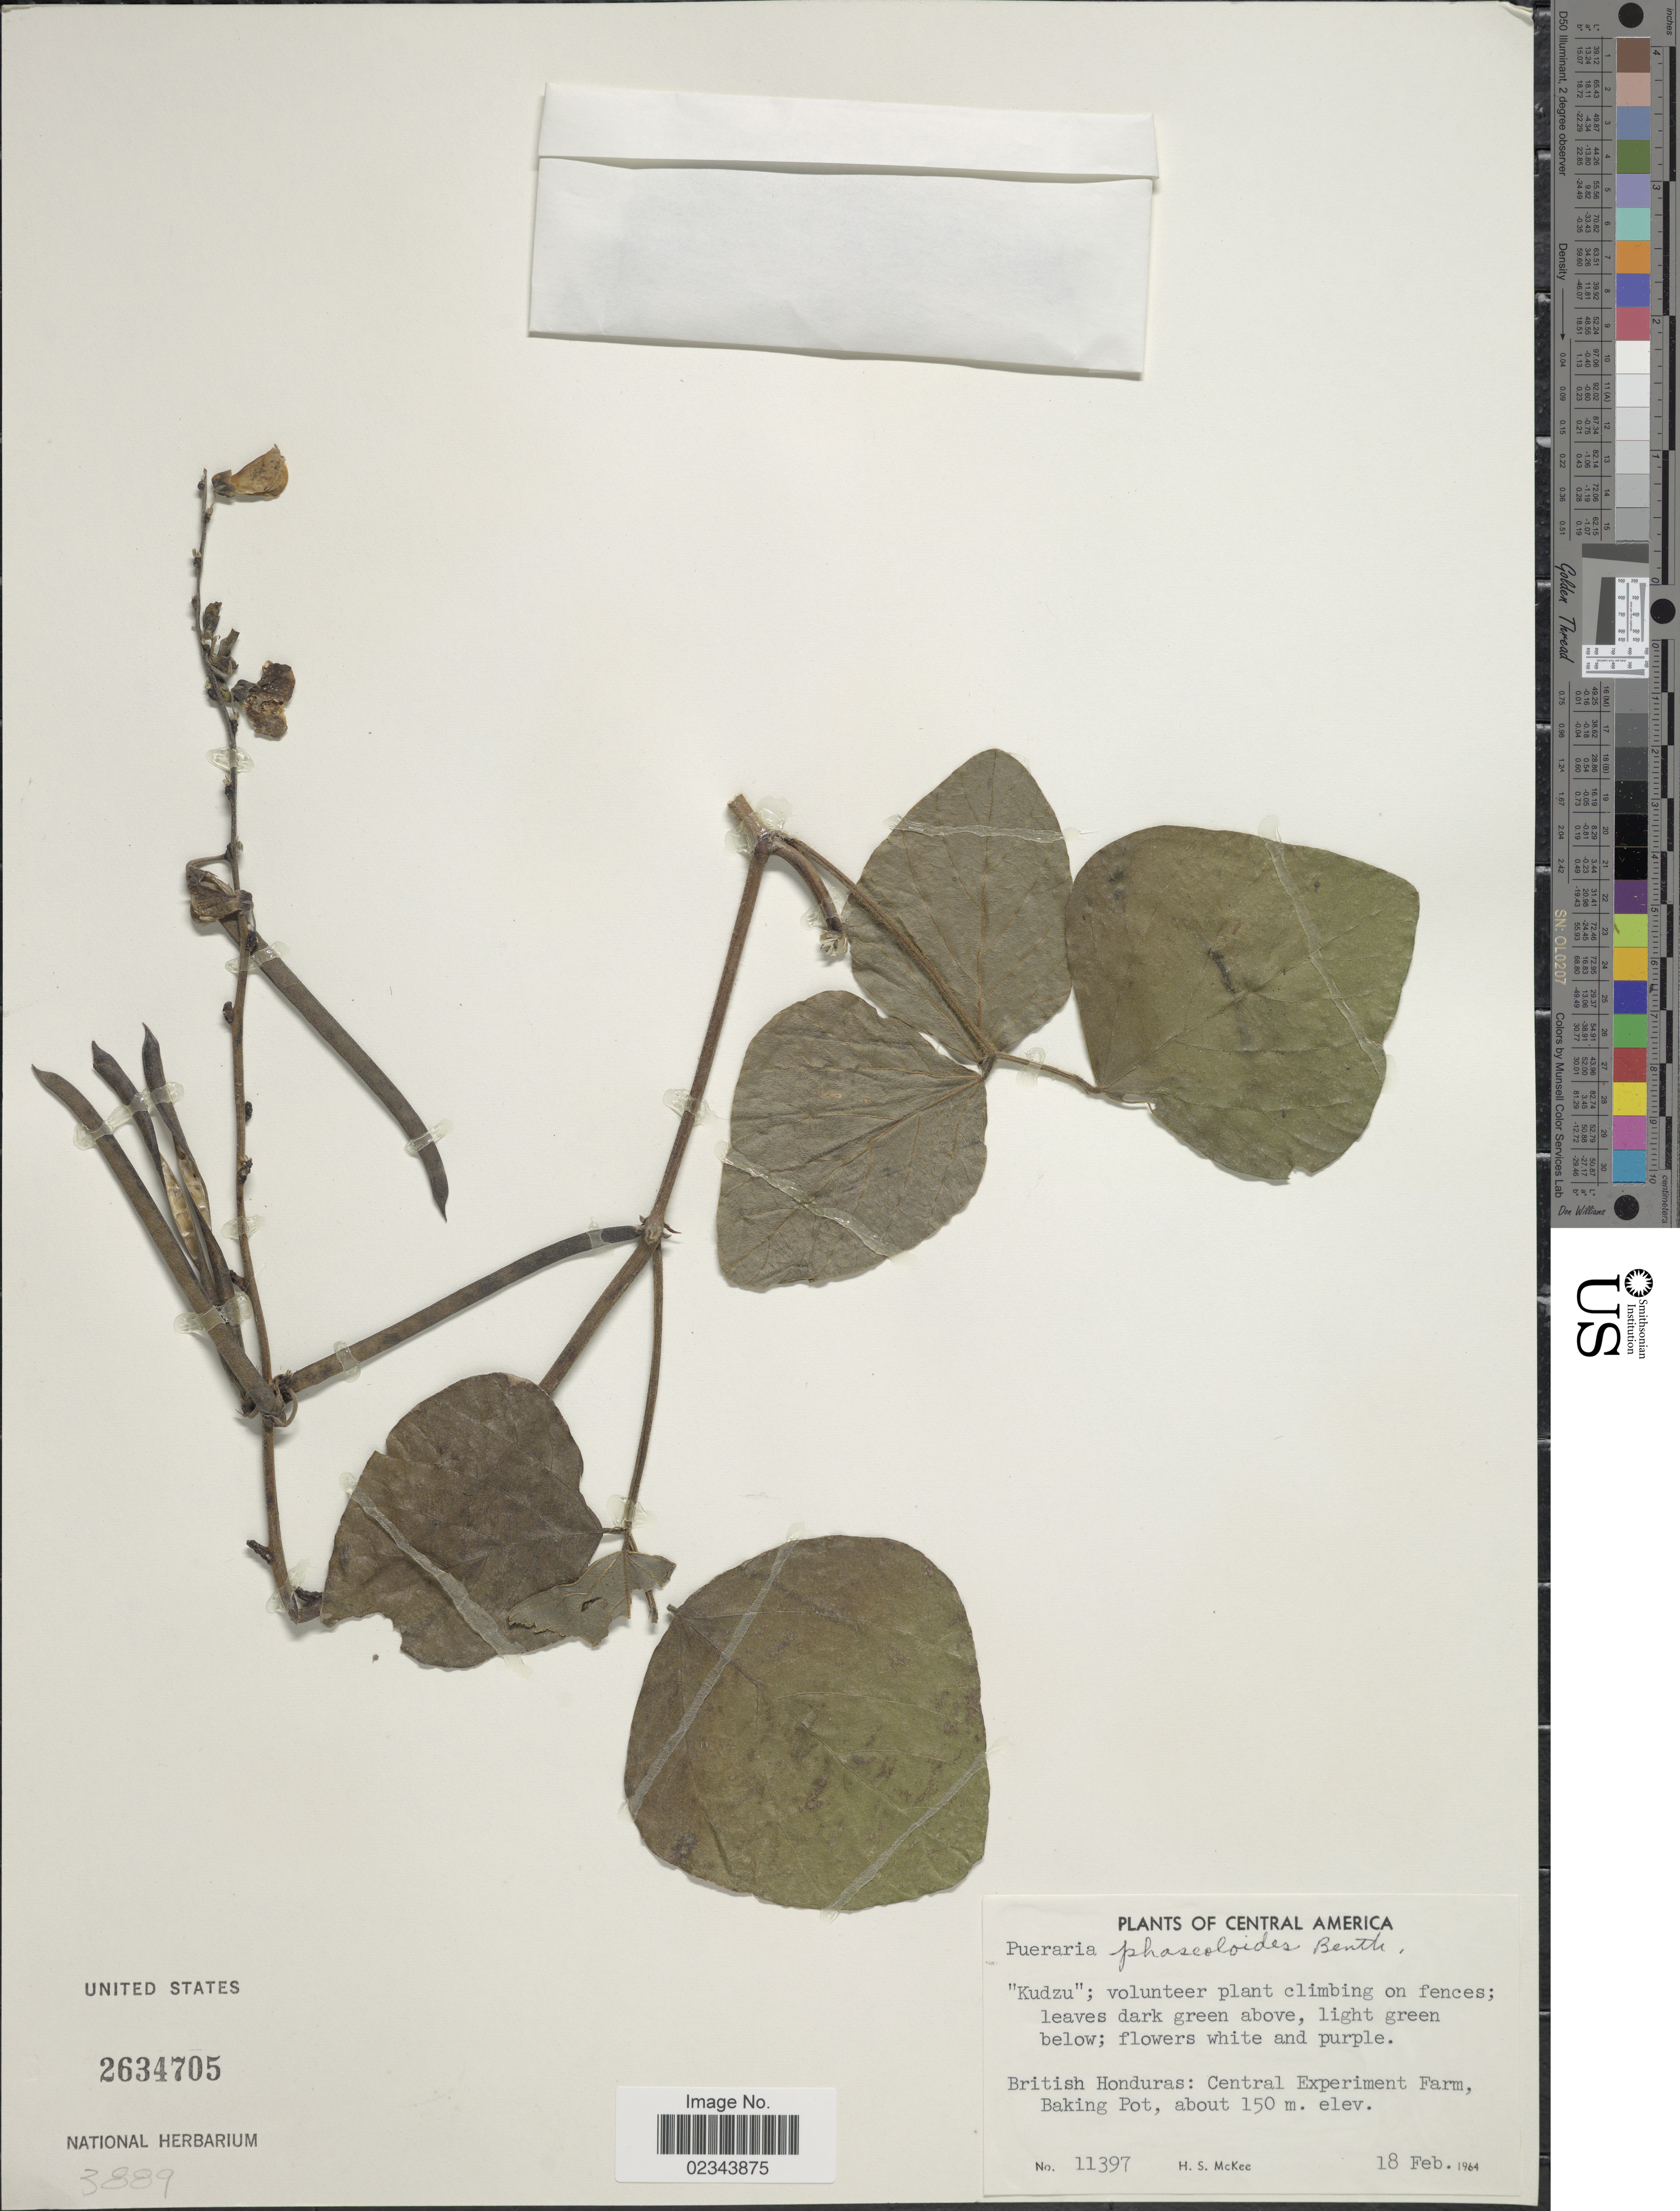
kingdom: Plantae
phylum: Tracheophyta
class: Magnoliopsida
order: Fabales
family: Fabaceae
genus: Pueraria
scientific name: Pueraria phaseoloides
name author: (Roxb.) Benth.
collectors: H. S. McKee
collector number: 11397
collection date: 1964-02-18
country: Belize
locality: British Honduras, Central Expperiment Farm, Baking Plot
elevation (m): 150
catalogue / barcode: US 2634705